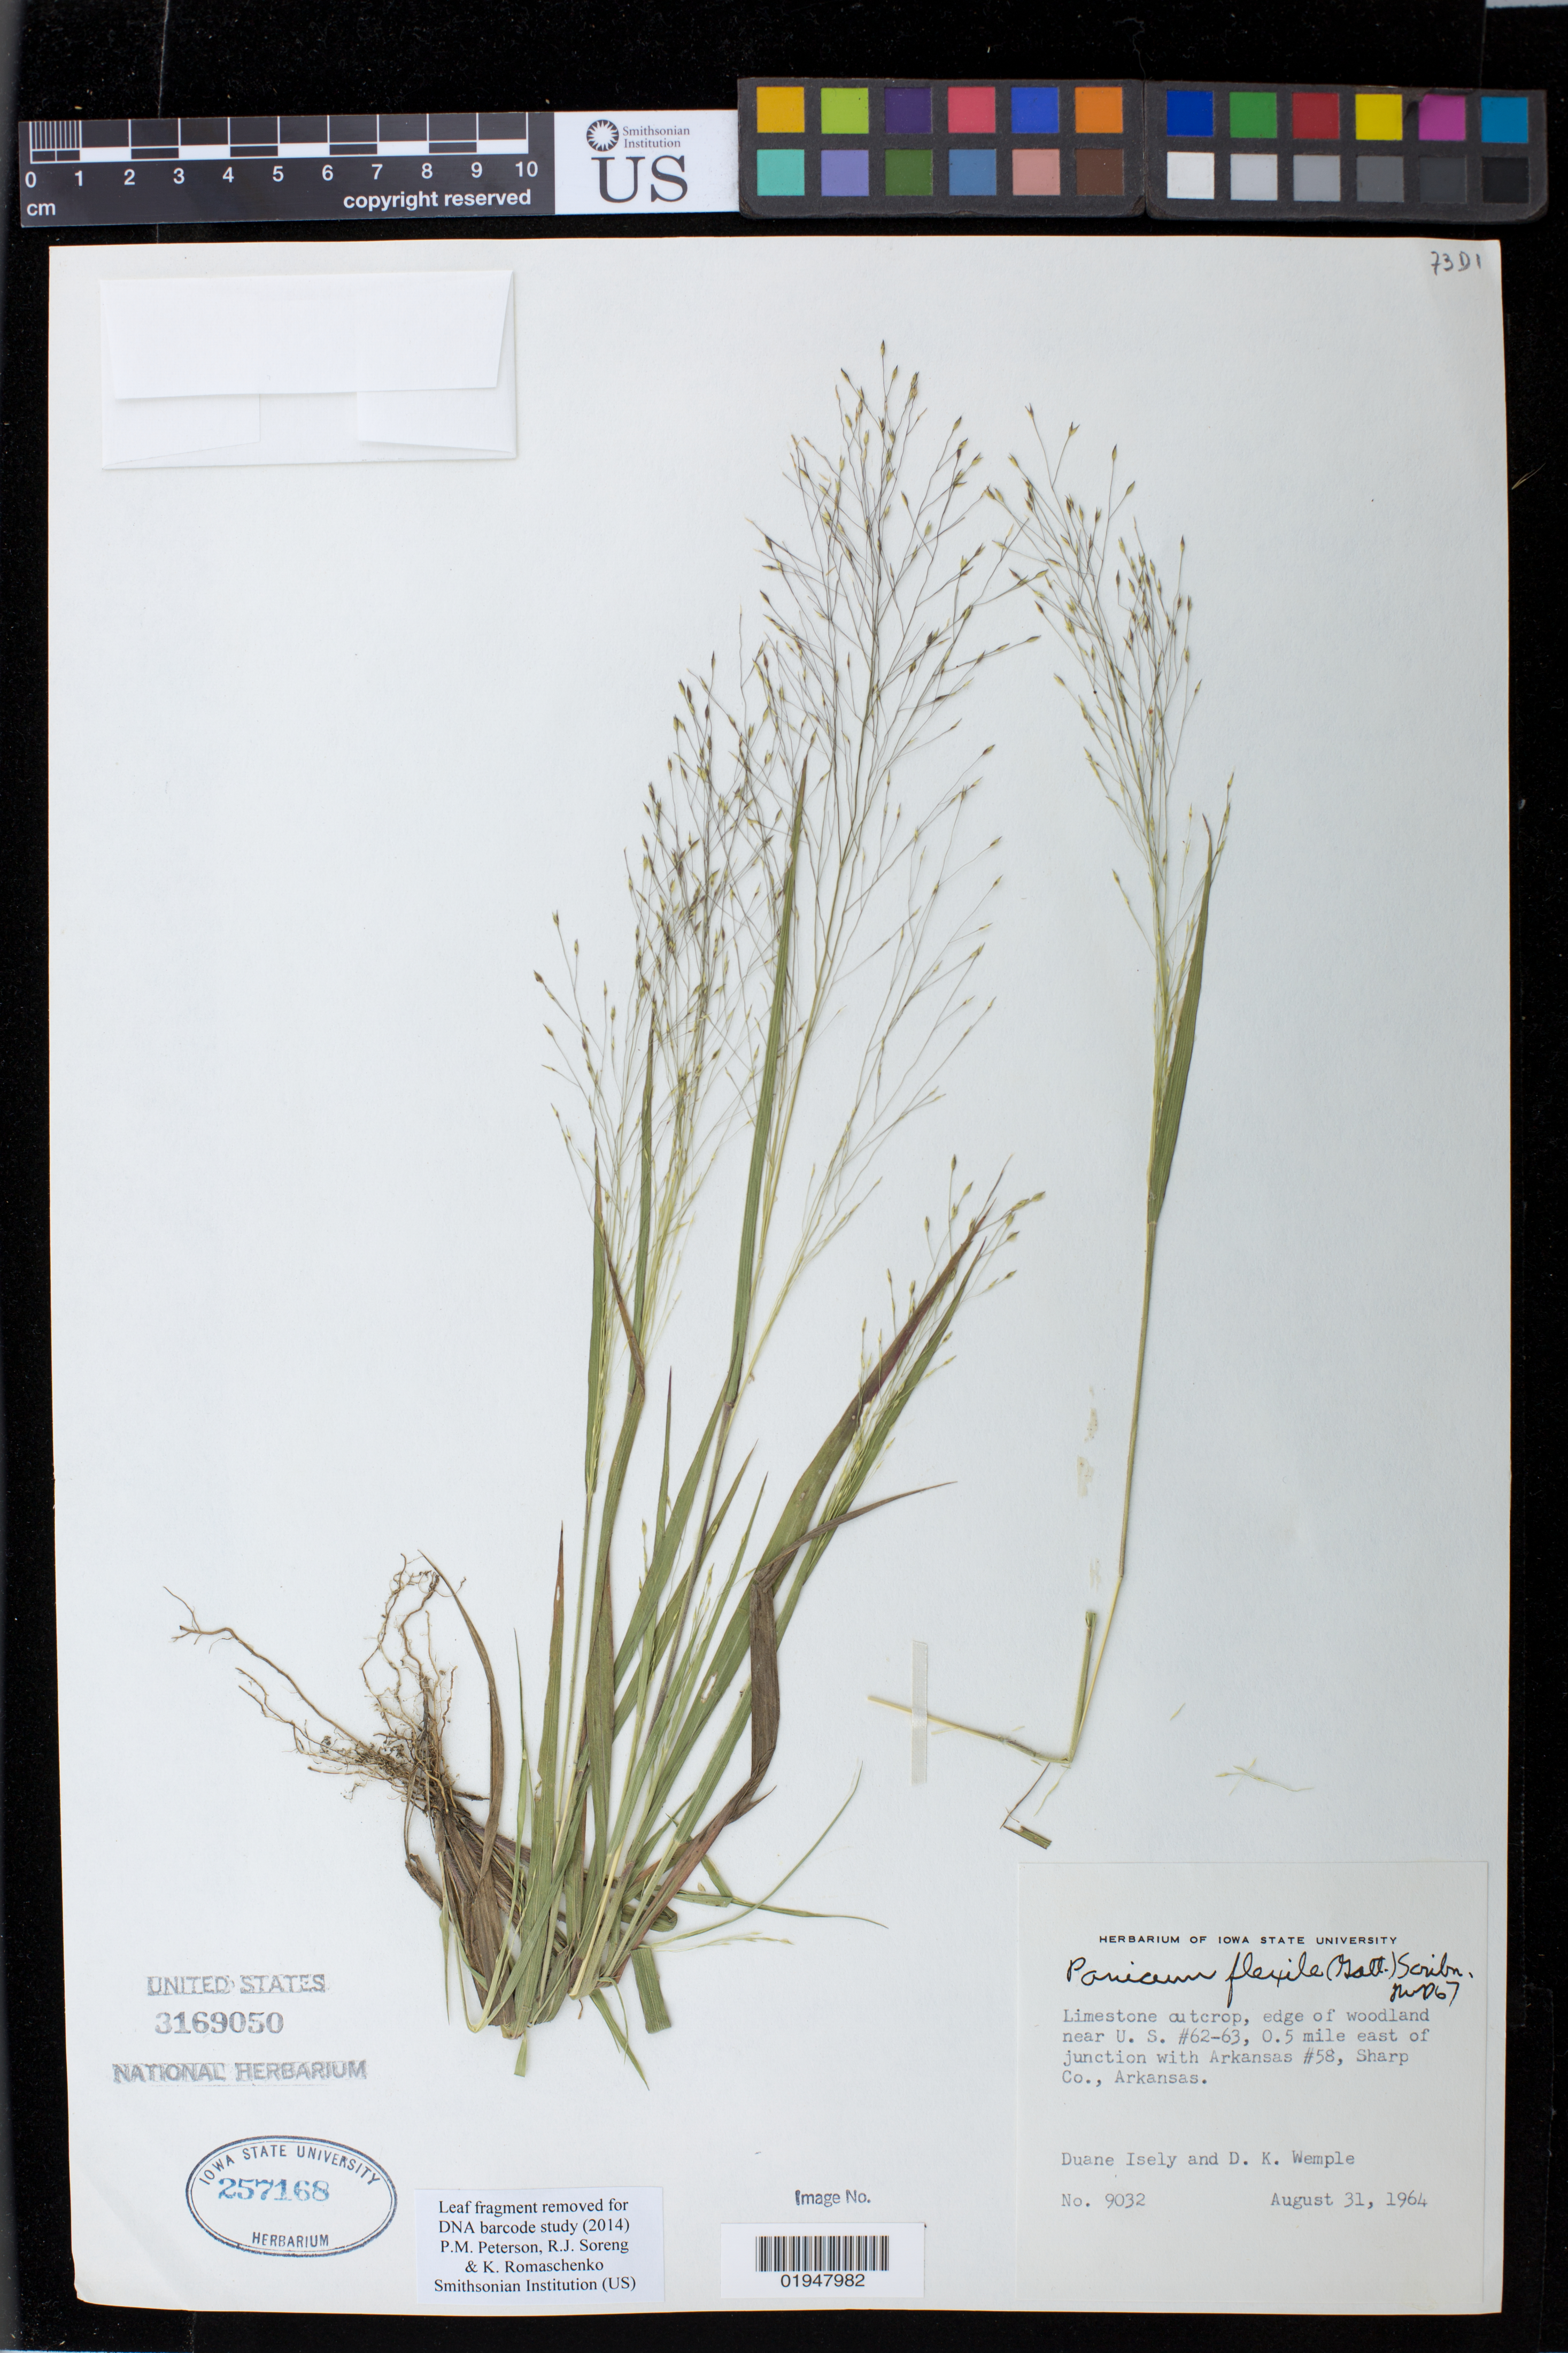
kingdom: Plantae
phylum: Tracheophyta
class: Liliopsida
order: Poales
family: Poaceae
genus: Panicum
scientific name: Panicum flexile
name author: (Gatt.) Scribn.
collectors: D. Isely & D. Wemple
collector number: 9032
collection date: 1964-08-31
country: United States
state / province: Arkansas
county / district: Sharp County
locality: near U.S. #62-63, 0.5 mile east of junction with Arkansas #58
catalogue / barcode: US 3169050